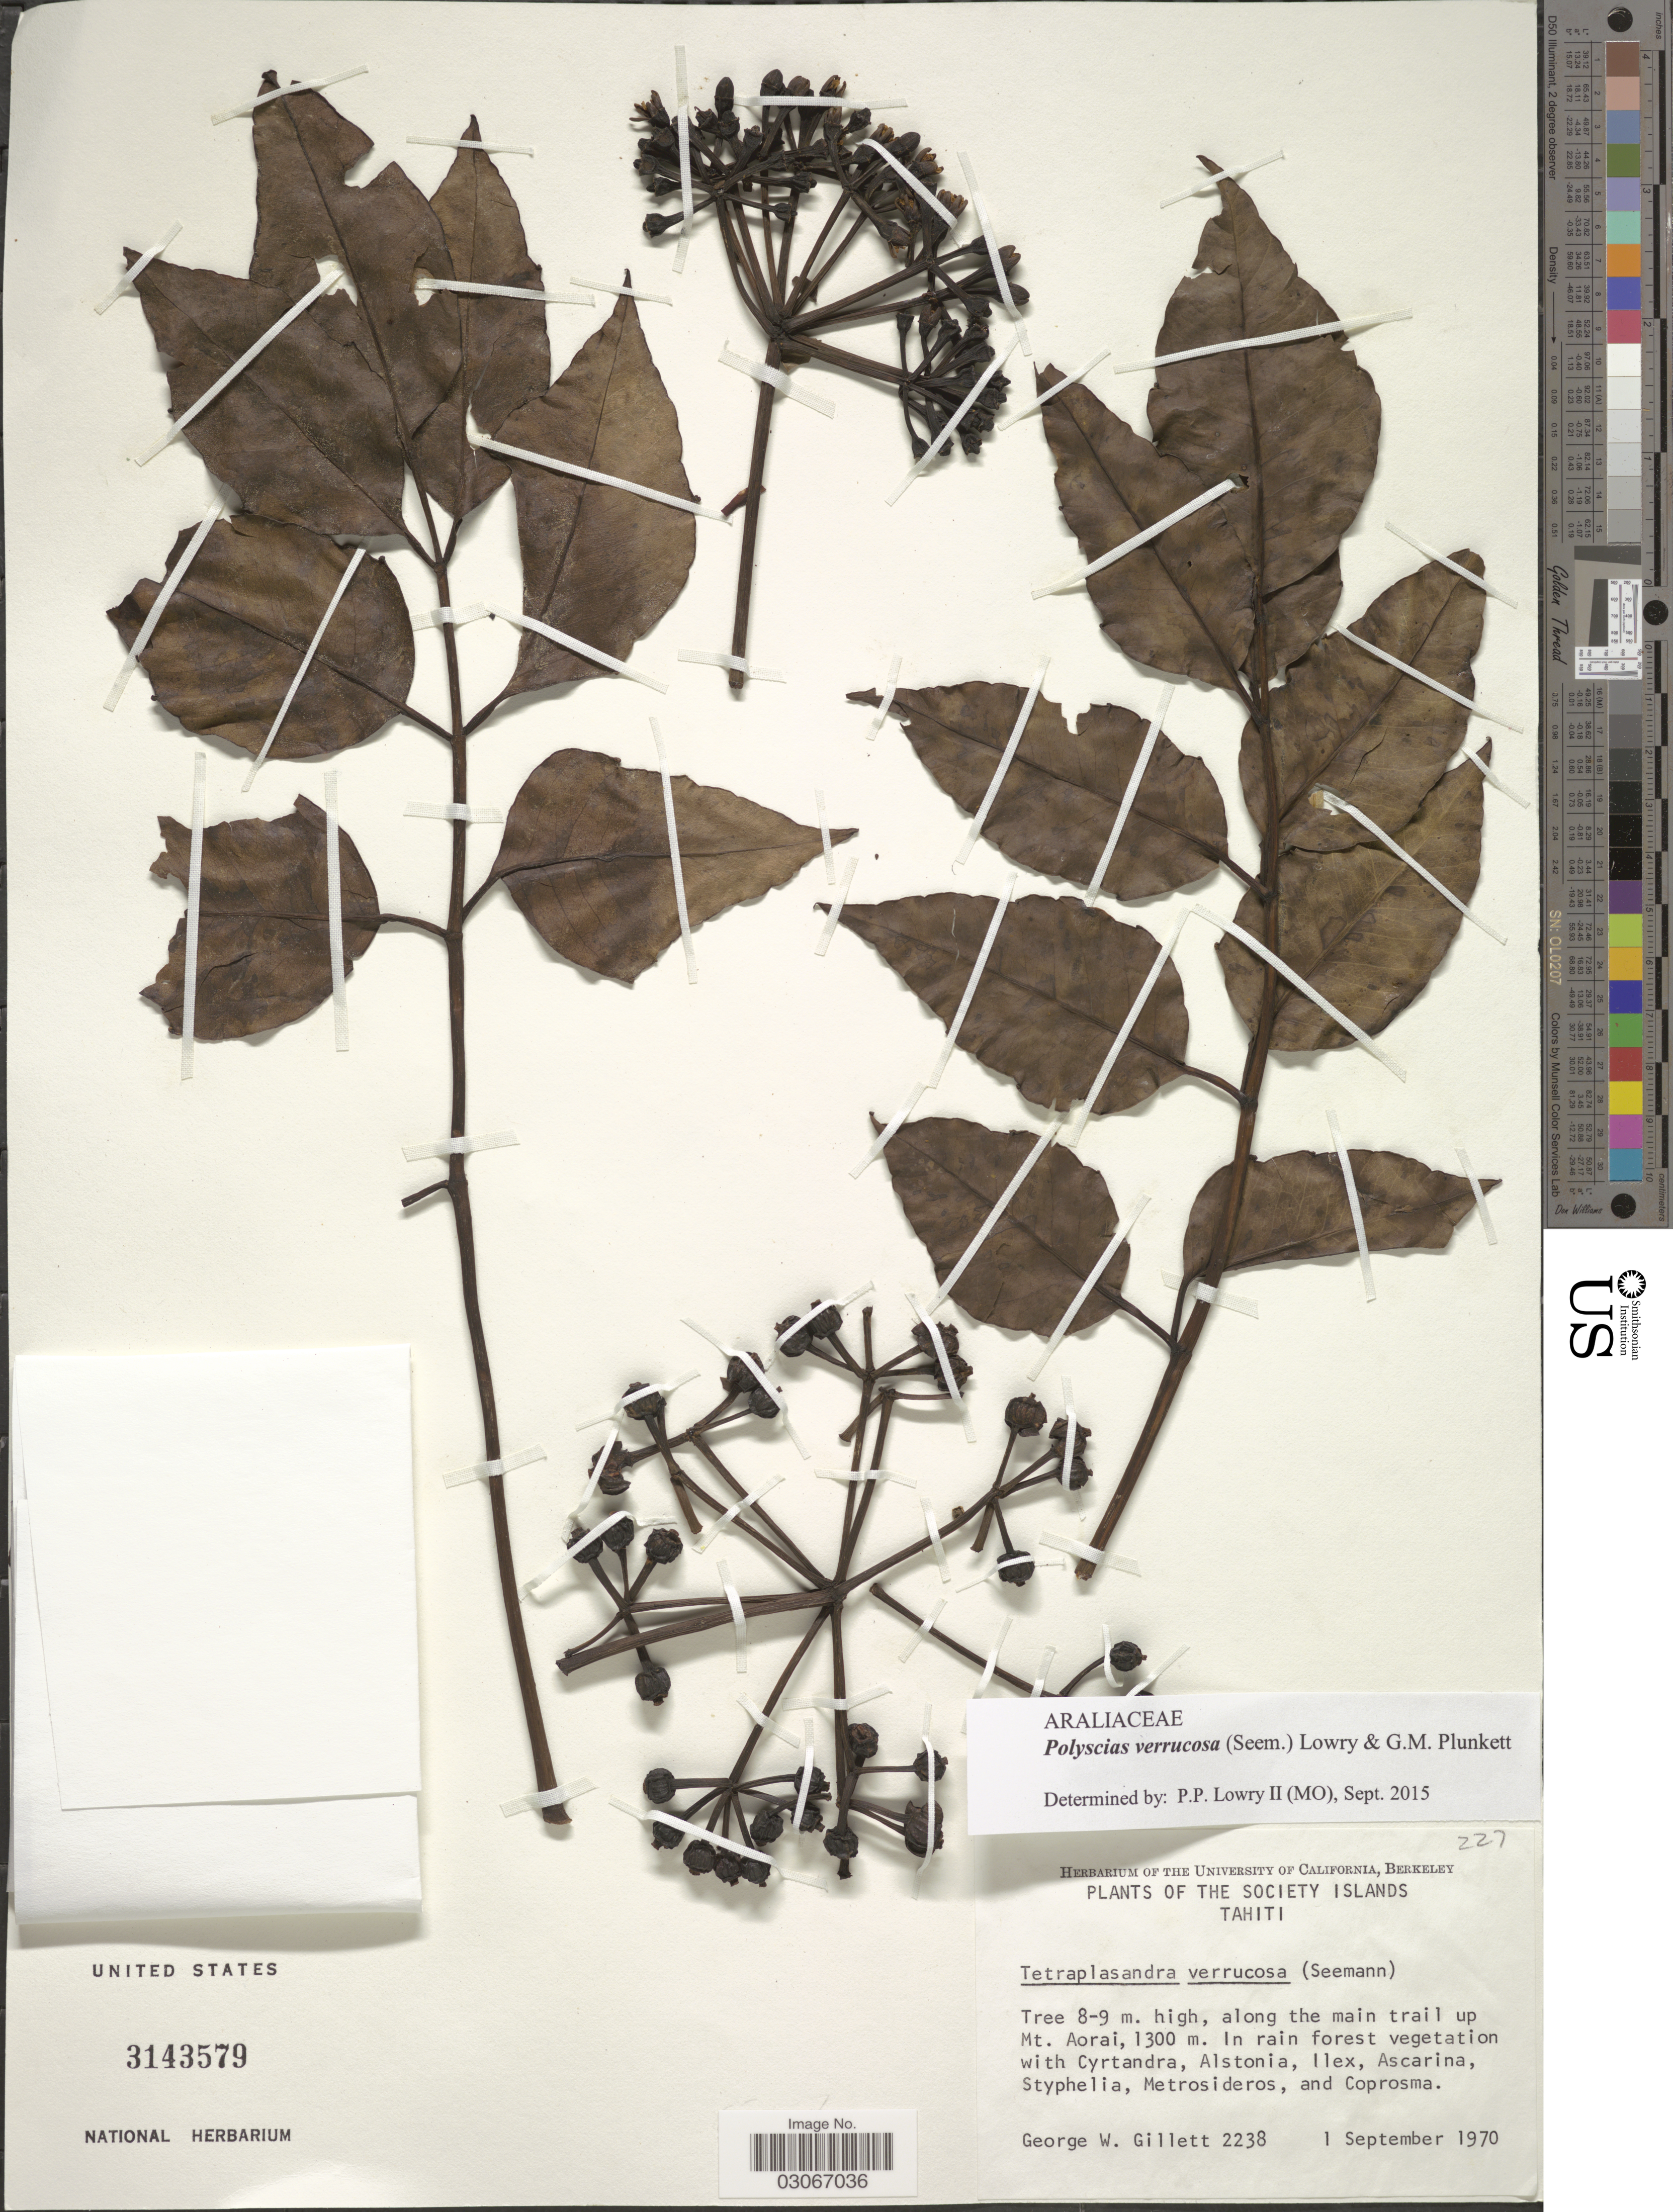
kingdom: Plantae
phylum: Tracheophyta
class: Magnoliopsida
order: Apiales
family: Araliaceae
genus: Polyscias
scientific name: Polyscias verrucosa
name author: (Seem.) Lowry & G. M. Plunkett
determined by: Lowry, P. P., (MO), Missouri Botanical Garden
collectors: G. Gillett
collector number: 2238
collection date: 1970-09-01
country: French Polynesia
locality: Society Islands. Tahiti. Along the main trail up Mt. Aorai.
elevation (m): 1300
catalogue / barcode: US 3143579